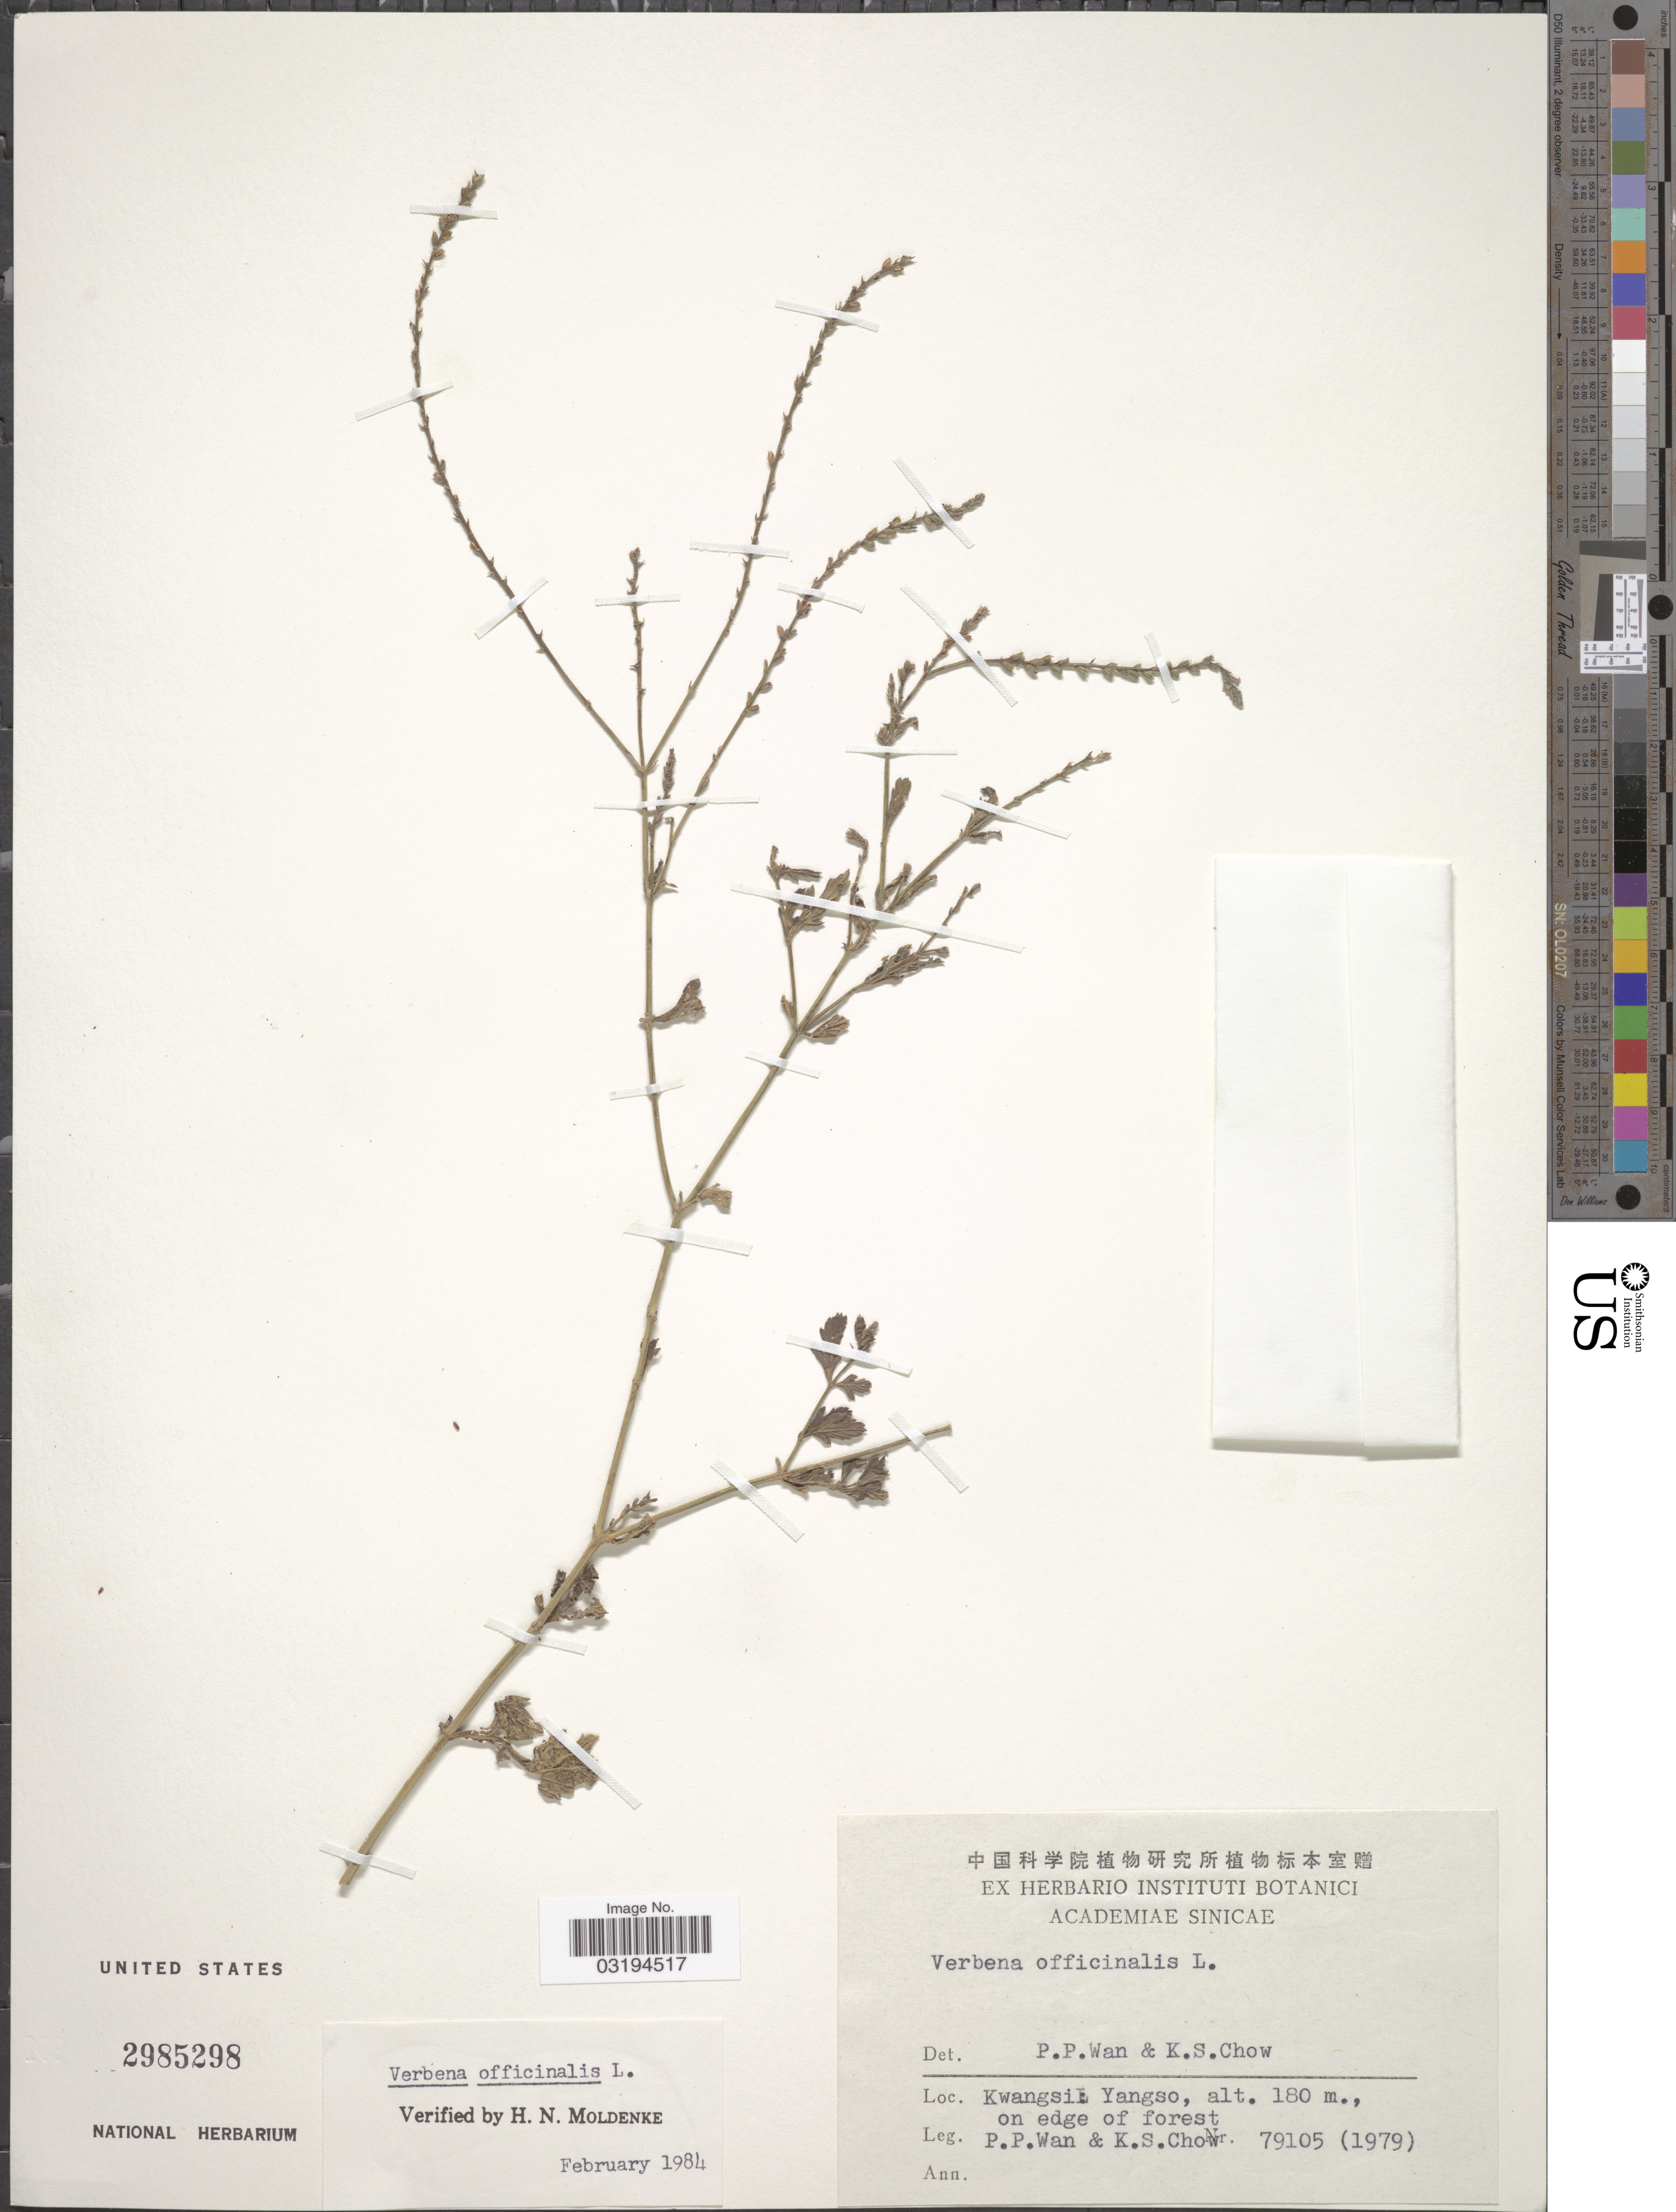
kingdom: Plantae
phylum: Tracheophyta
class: Magnoliopsida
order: Lamiales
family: Verbenaceae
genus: Verbena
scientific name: Verbena officinalis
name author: L.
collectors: P. Wan & K. S. Chow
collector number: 79105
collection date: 1979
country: China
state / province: Guangxi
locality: Kwangsi: Yangso, on edge of forest.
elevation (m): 180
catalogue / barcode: US 2985298